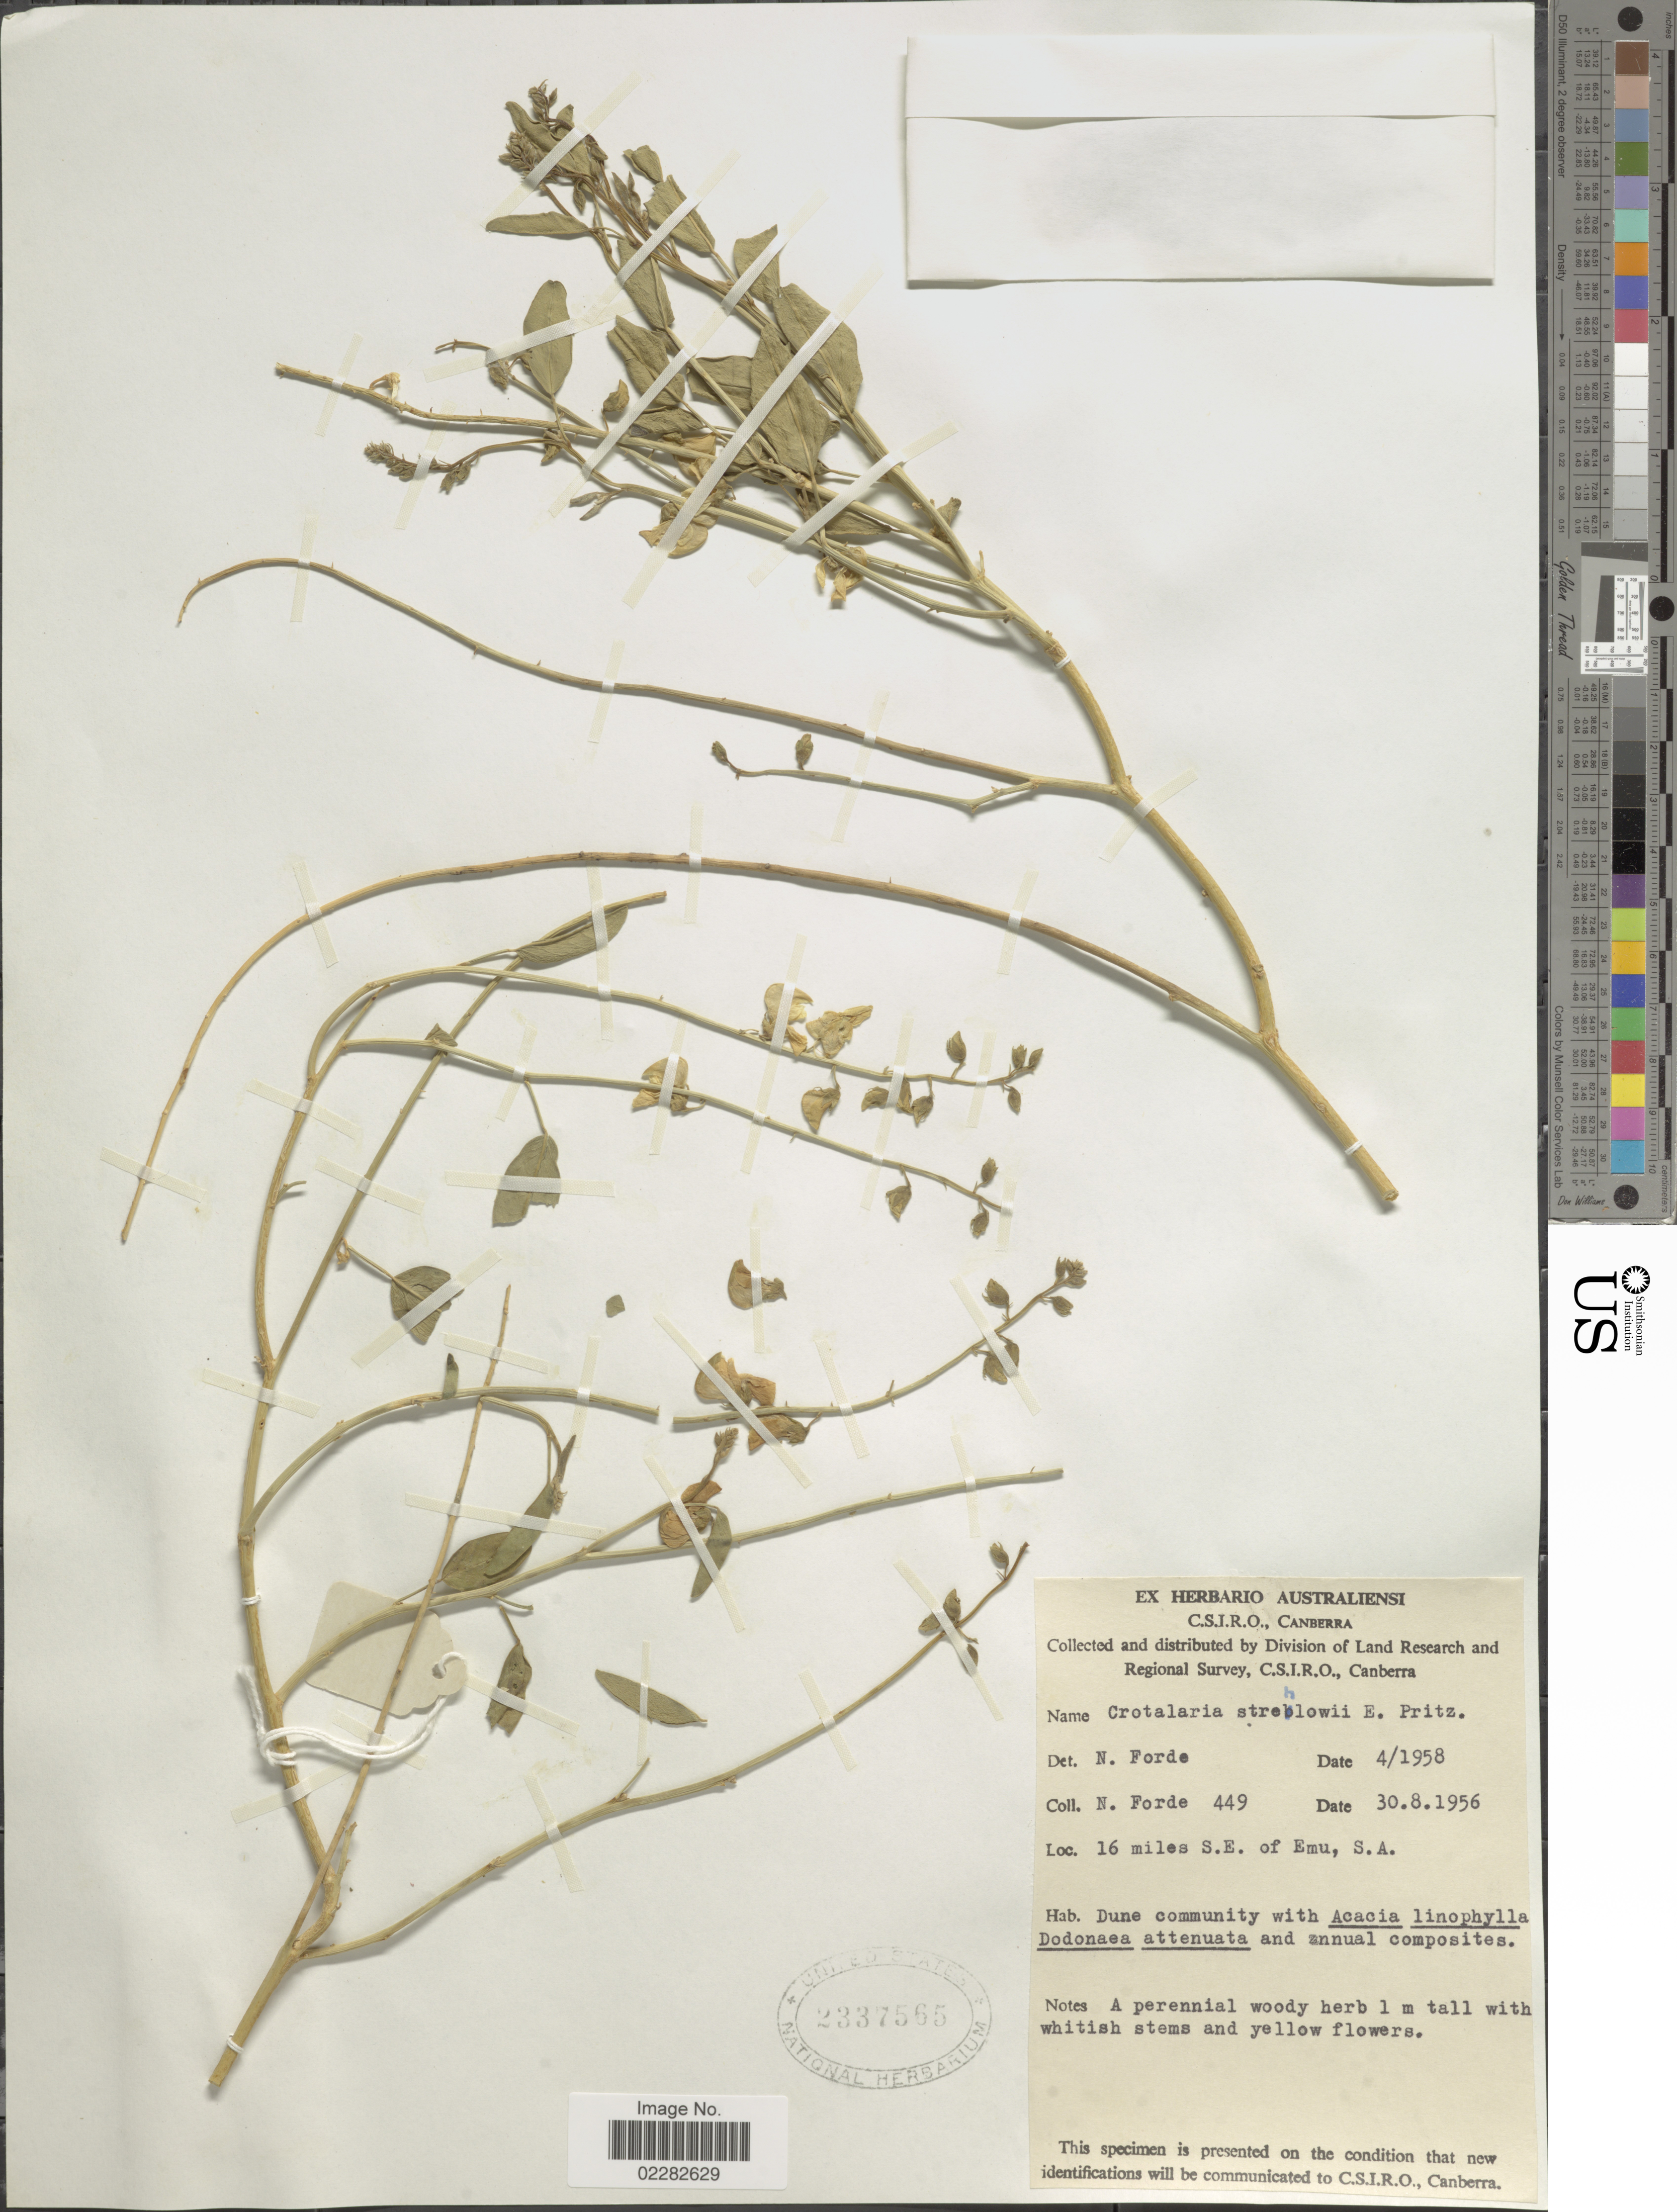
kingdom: Plantae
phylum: Tracheophyta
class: Magnoliopsida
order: Fabales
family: Fabaceae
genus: Crotalaria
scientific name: Crotalaria strehlowii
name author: E. Pritz.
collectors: N. Forde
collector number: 449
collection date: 1956-08-30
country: Australia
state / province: South Australia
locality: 16 miles S.E. of Emu.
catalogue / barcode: US 2337565